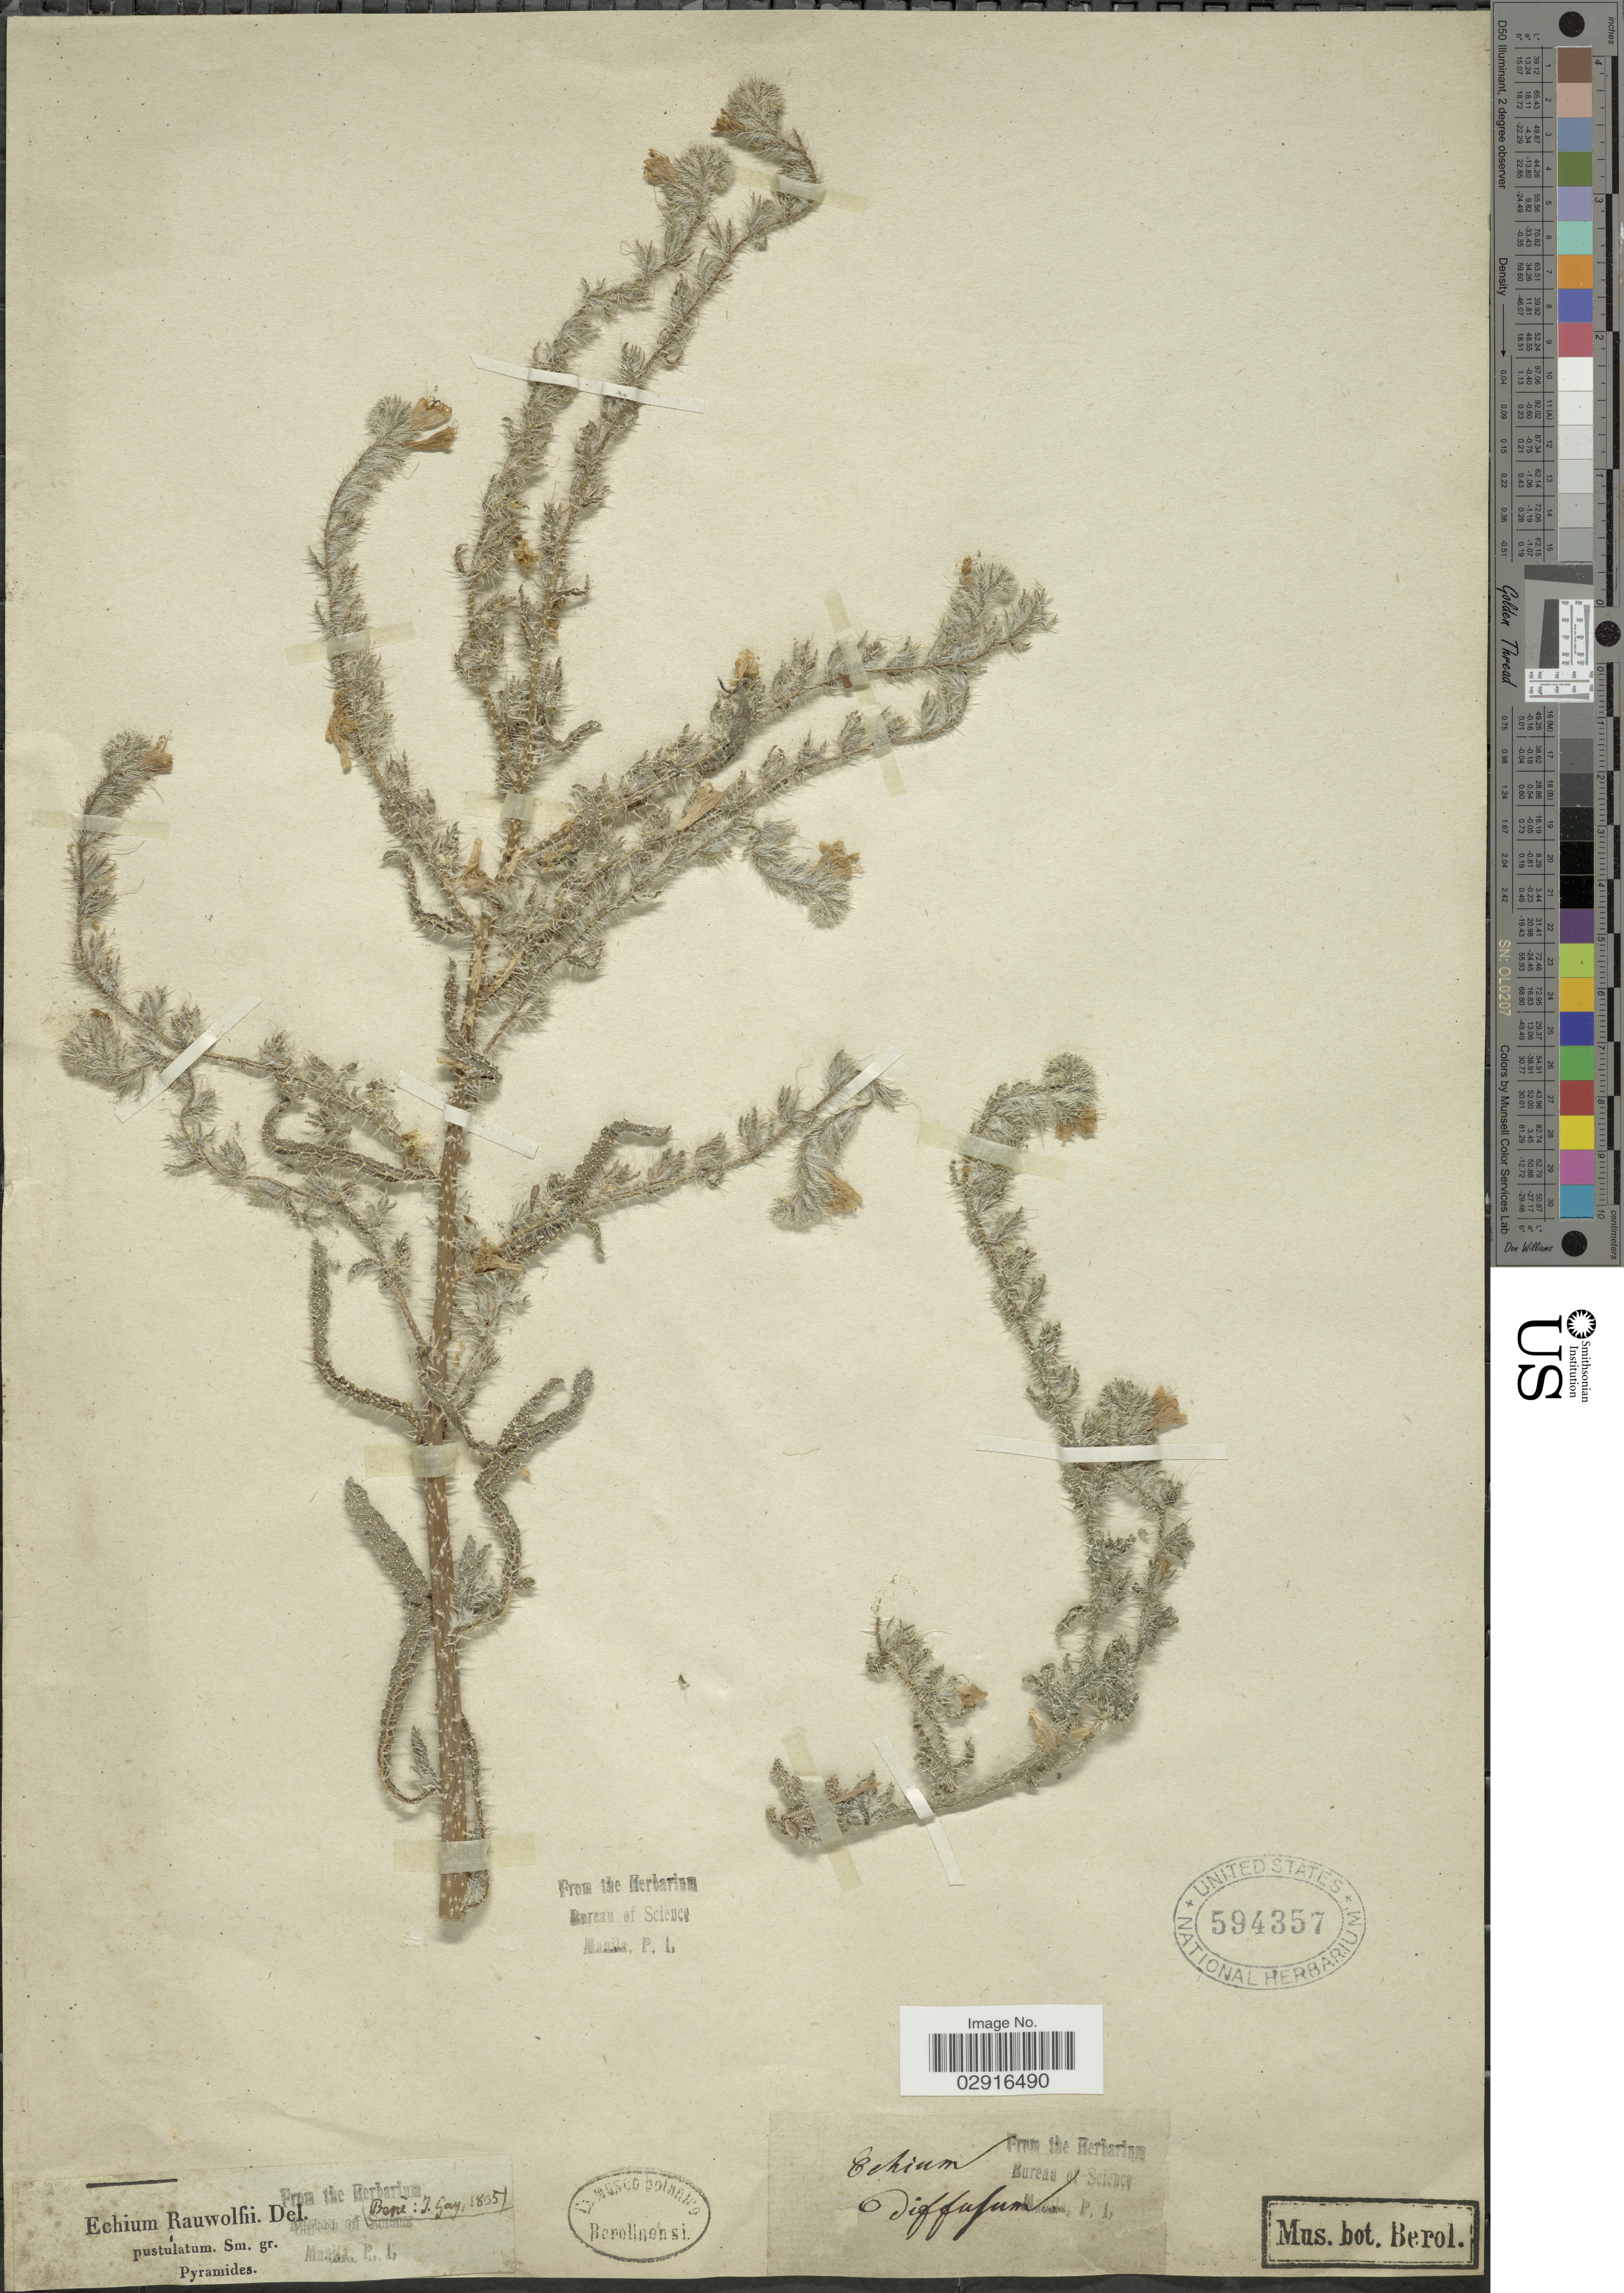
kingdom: Plantae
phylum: Tracheophyta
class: Magnoliopsida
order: Boraginales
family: Boraginaceae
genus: Echium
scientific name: Echium rauwolfii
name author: Delile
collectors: J. Gay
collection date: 1835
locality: Bené. Pyramides.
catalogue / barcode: US 594357